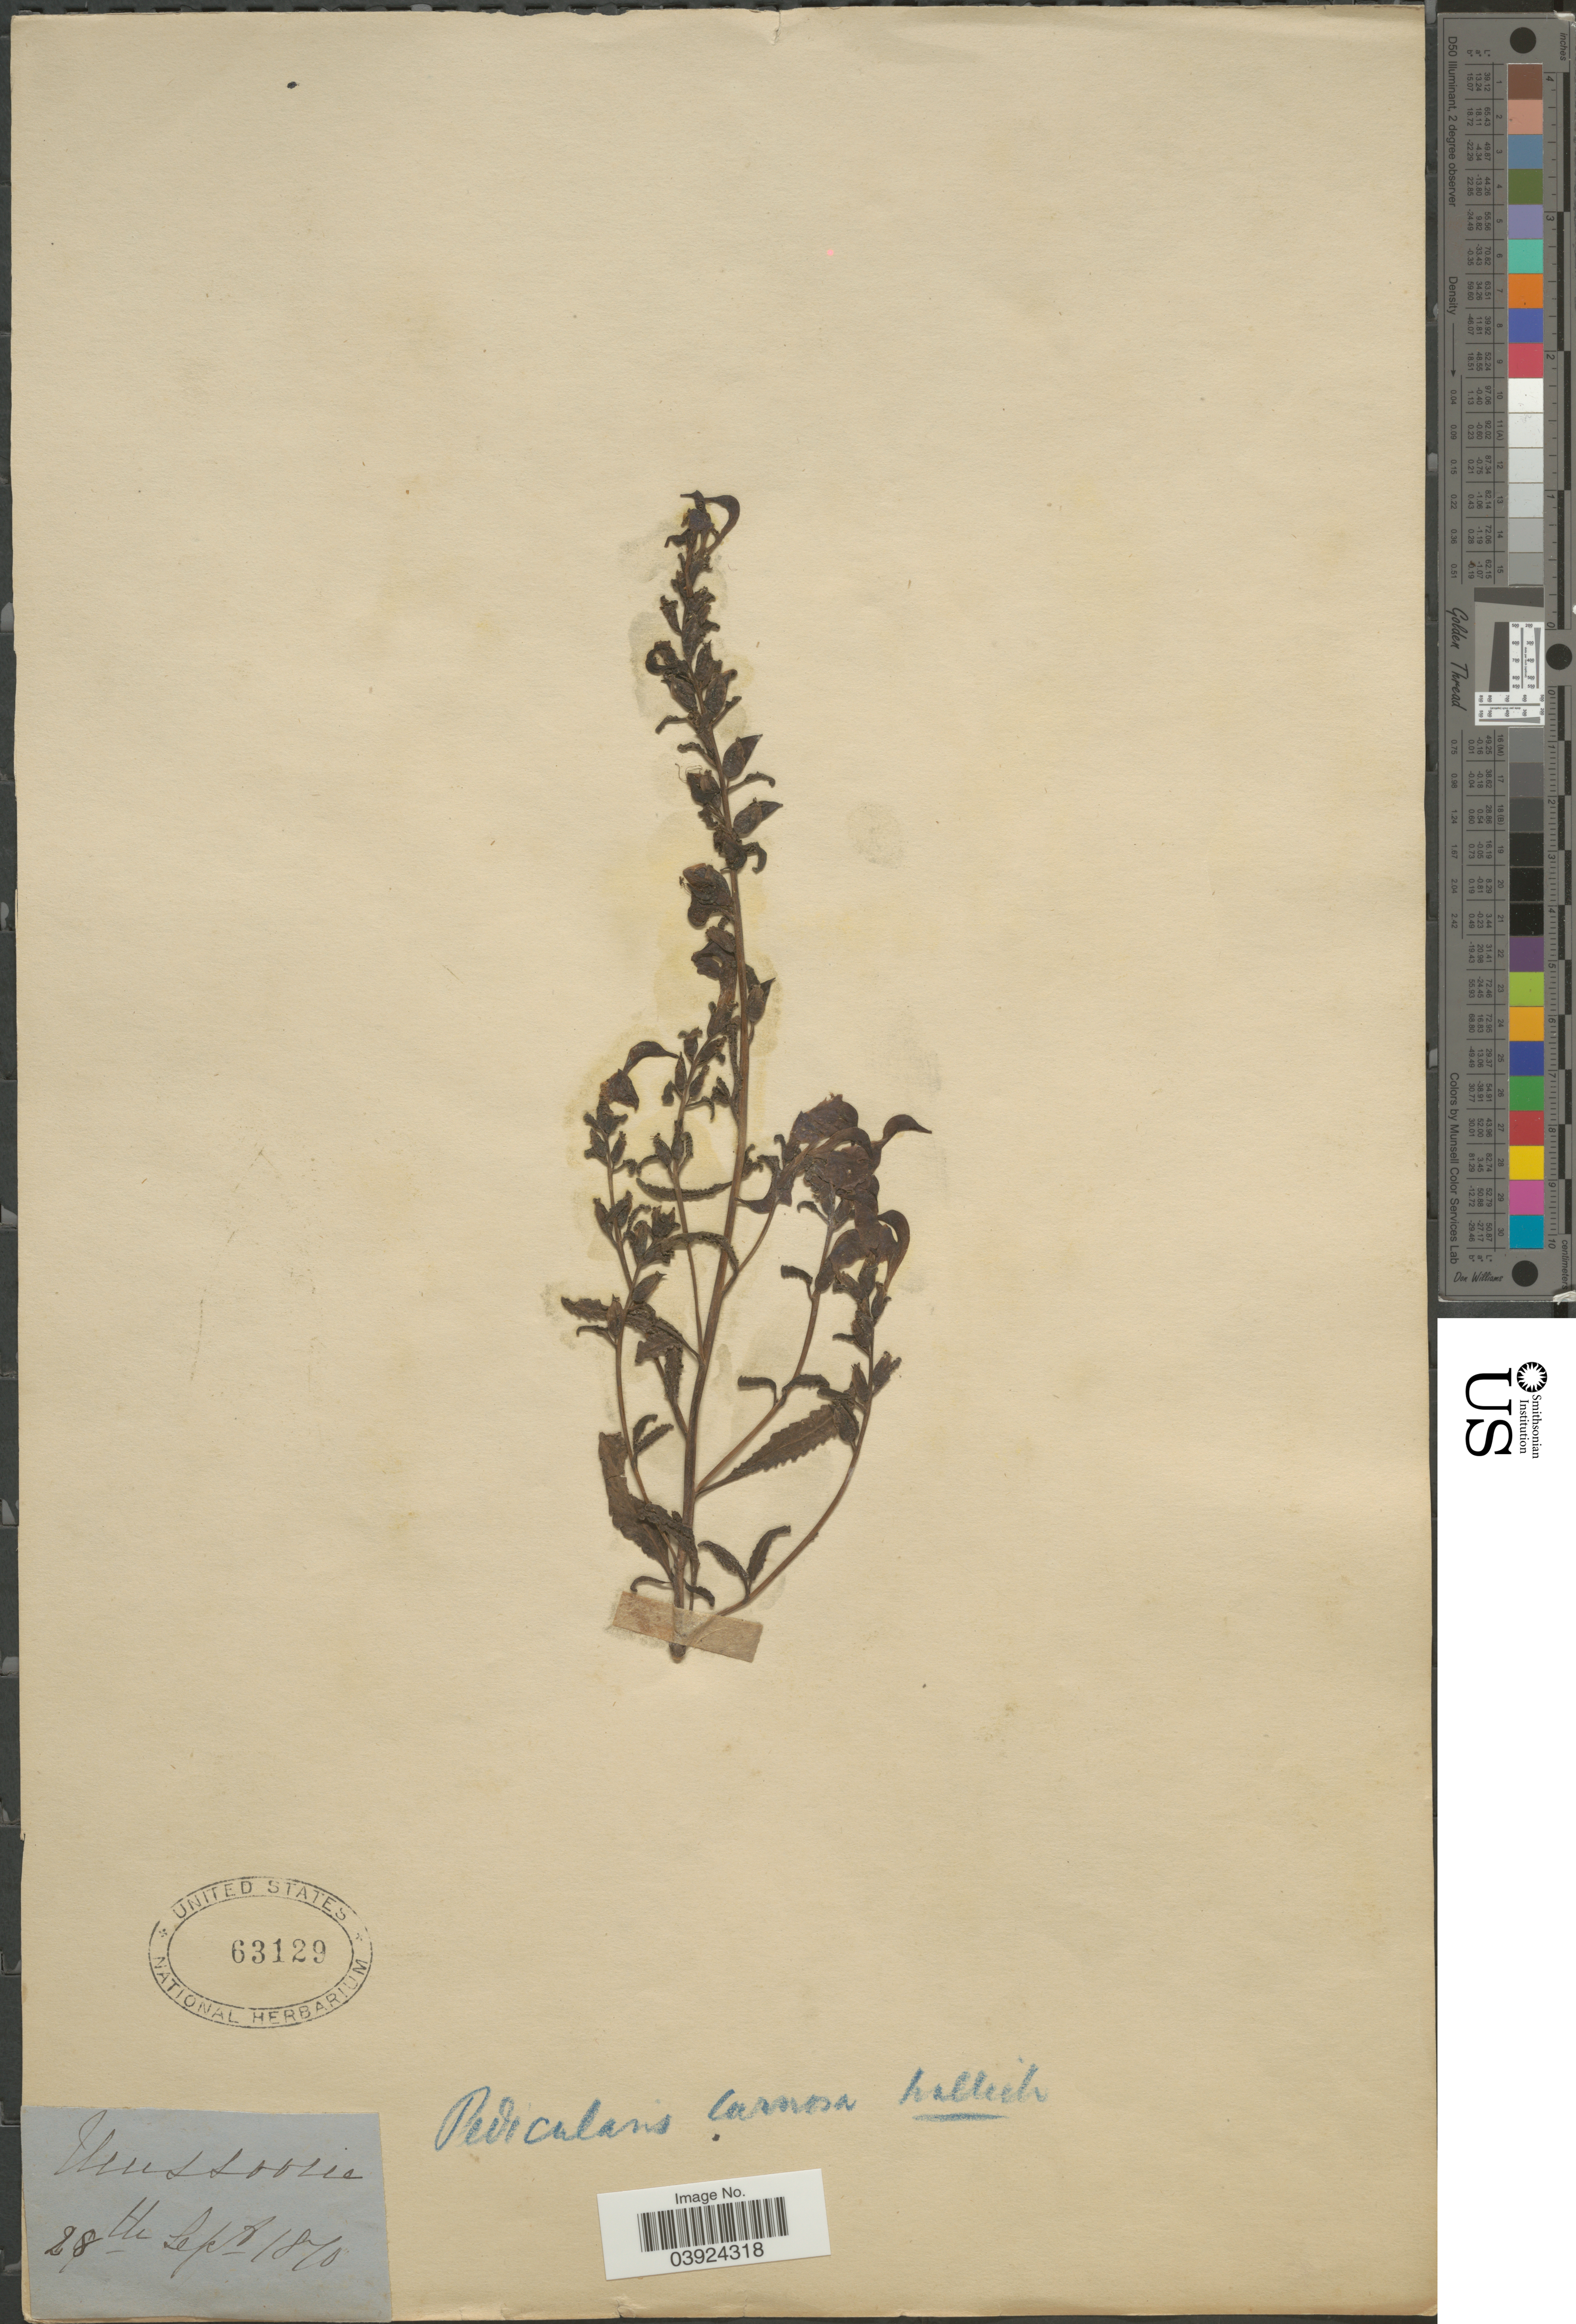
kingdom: Plantae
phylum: Tracheophyta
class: Magnoliopsida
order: Lamiales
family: Orobanchaceae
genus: Pedicularis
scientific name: Pedicularis carnosa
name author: Wall.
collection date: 1870-09-28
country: India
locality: Mussoorie.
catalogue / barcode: US 63129